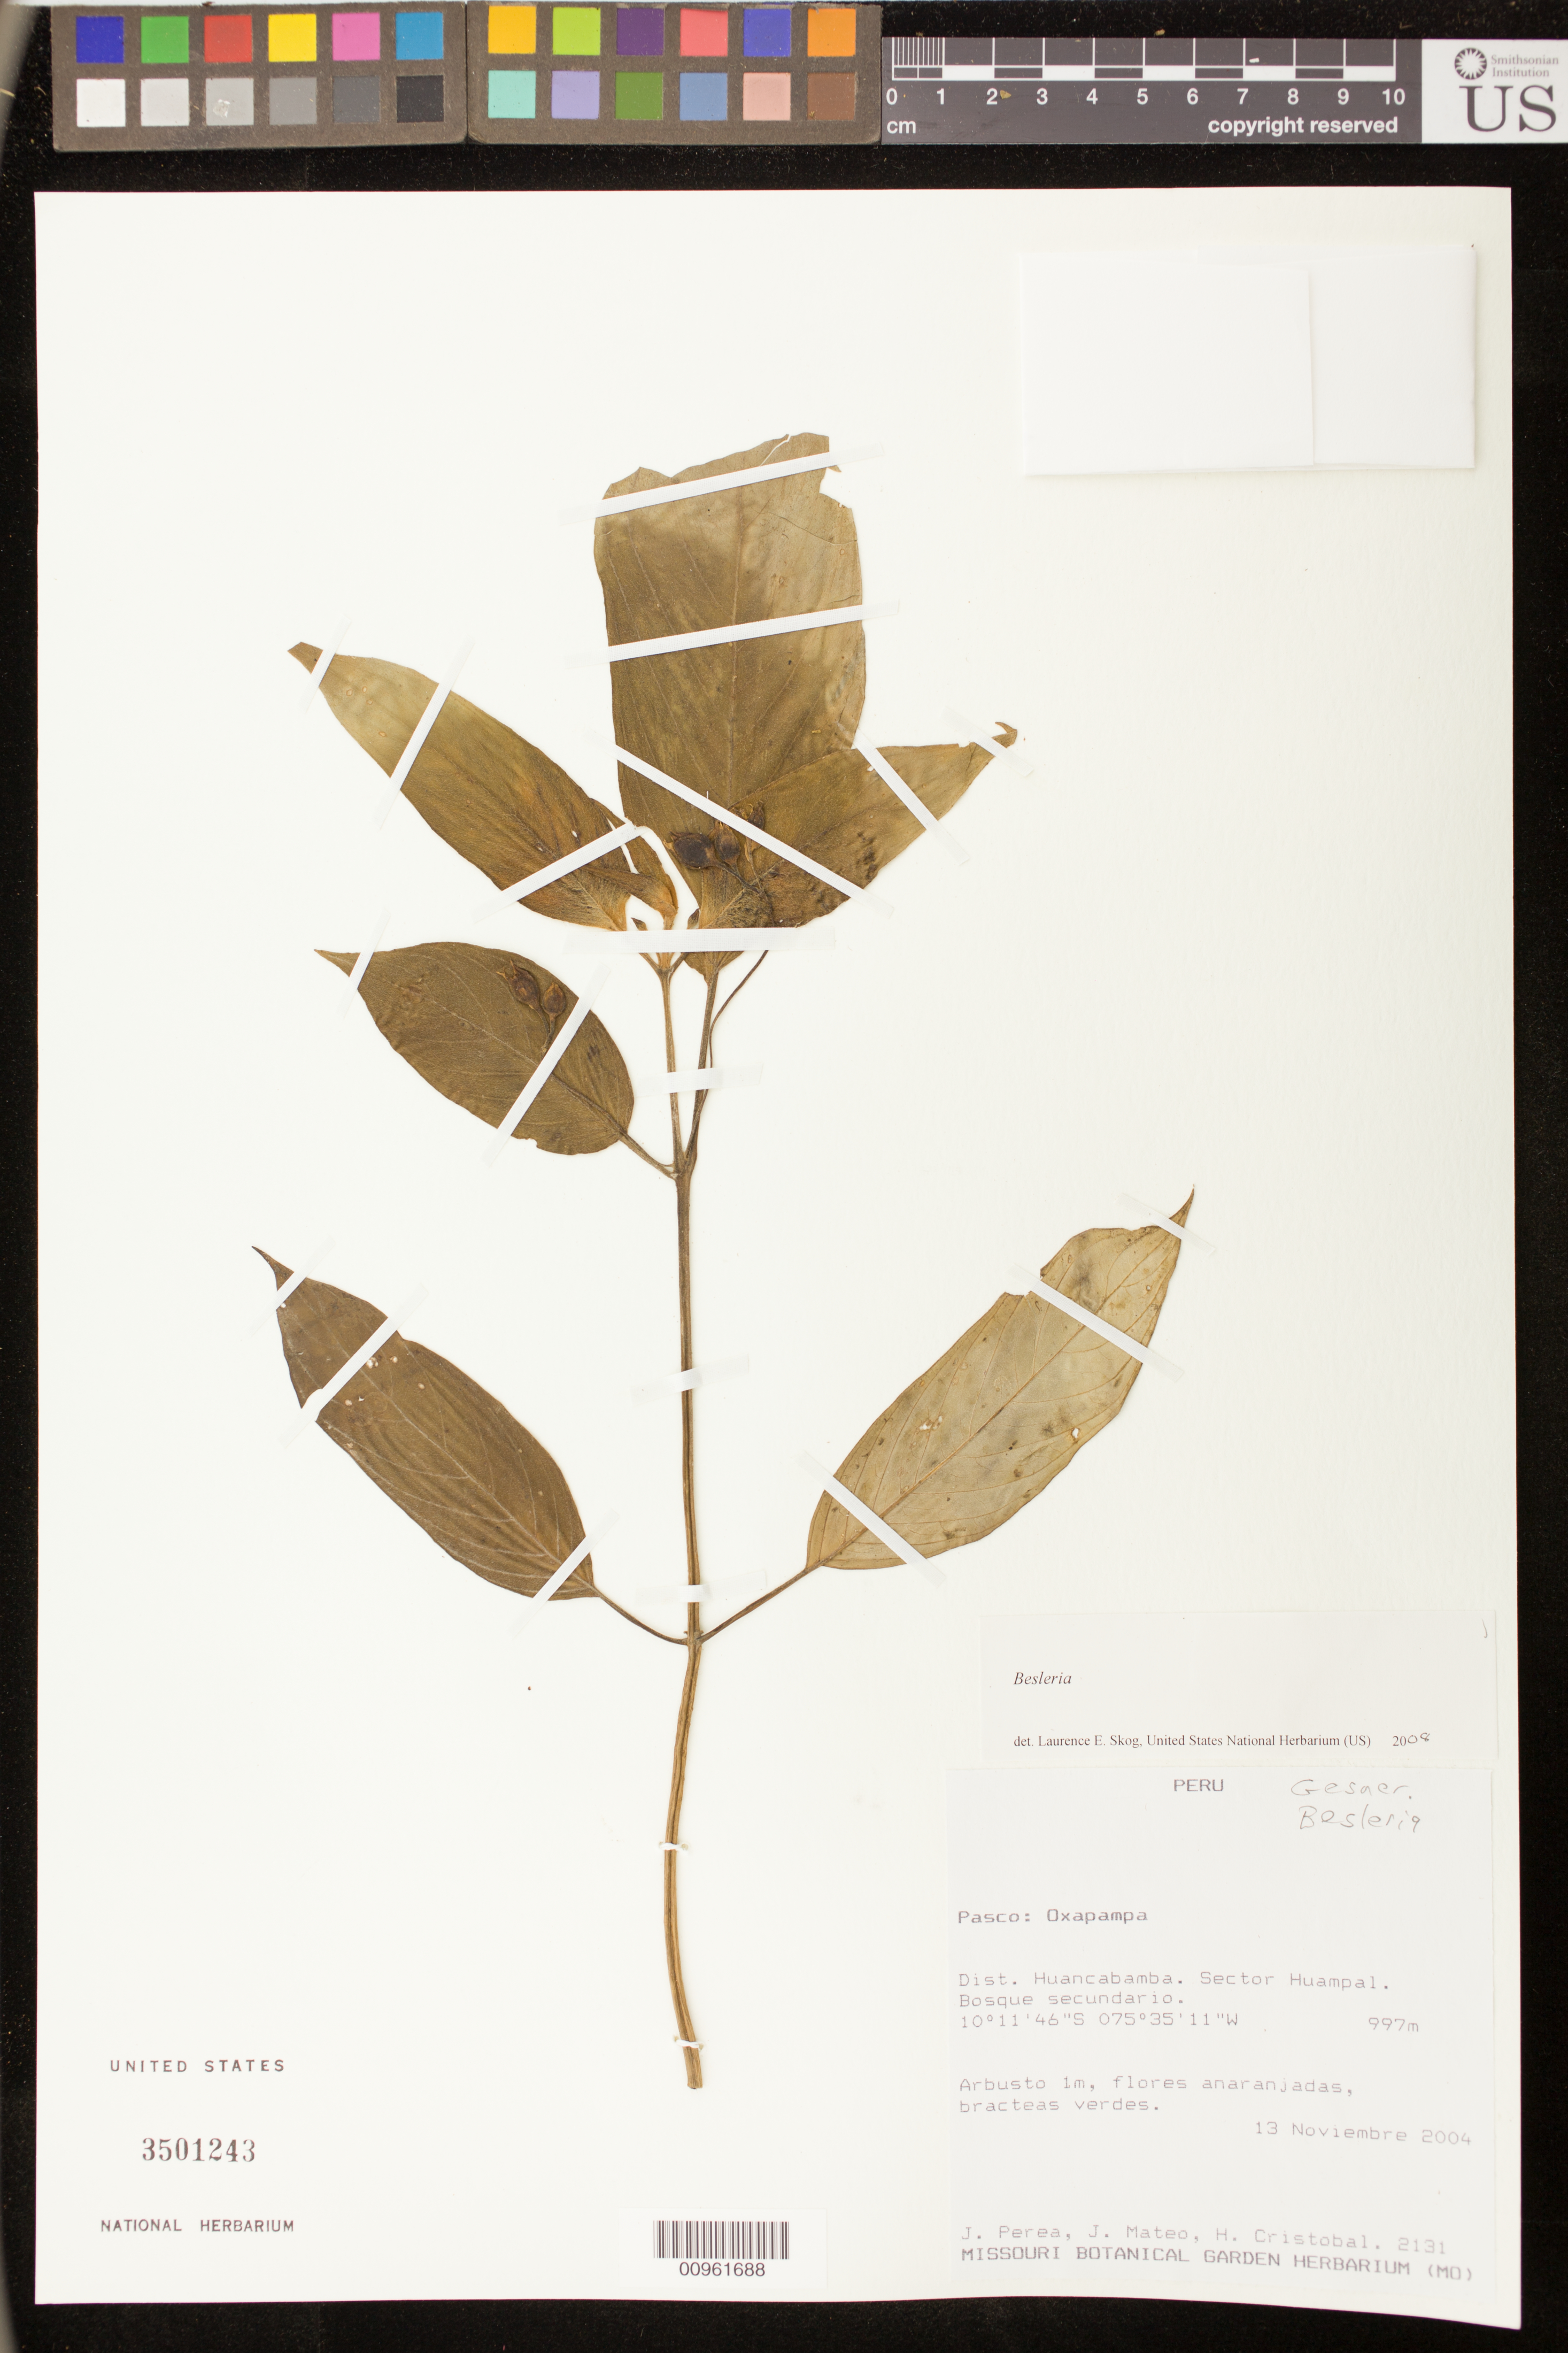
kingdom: Plantae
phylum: Tracheophyta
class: Magnoliopsida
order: Lamiales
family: Gesneriaceae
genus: Besleria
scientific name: Besleria sp.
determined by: Skog, Laurence E.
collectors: J. Perea, J. Mateo & H. Cristobal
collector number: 2131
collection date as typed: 13 Nov 2004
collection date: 2004-11-13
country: Peru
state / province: Pasco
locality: Pasco: Oxapampa. Dist. Huancabamba. Sector Huampal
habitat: Bosque secundario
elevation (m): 997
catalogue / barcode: US 3501243